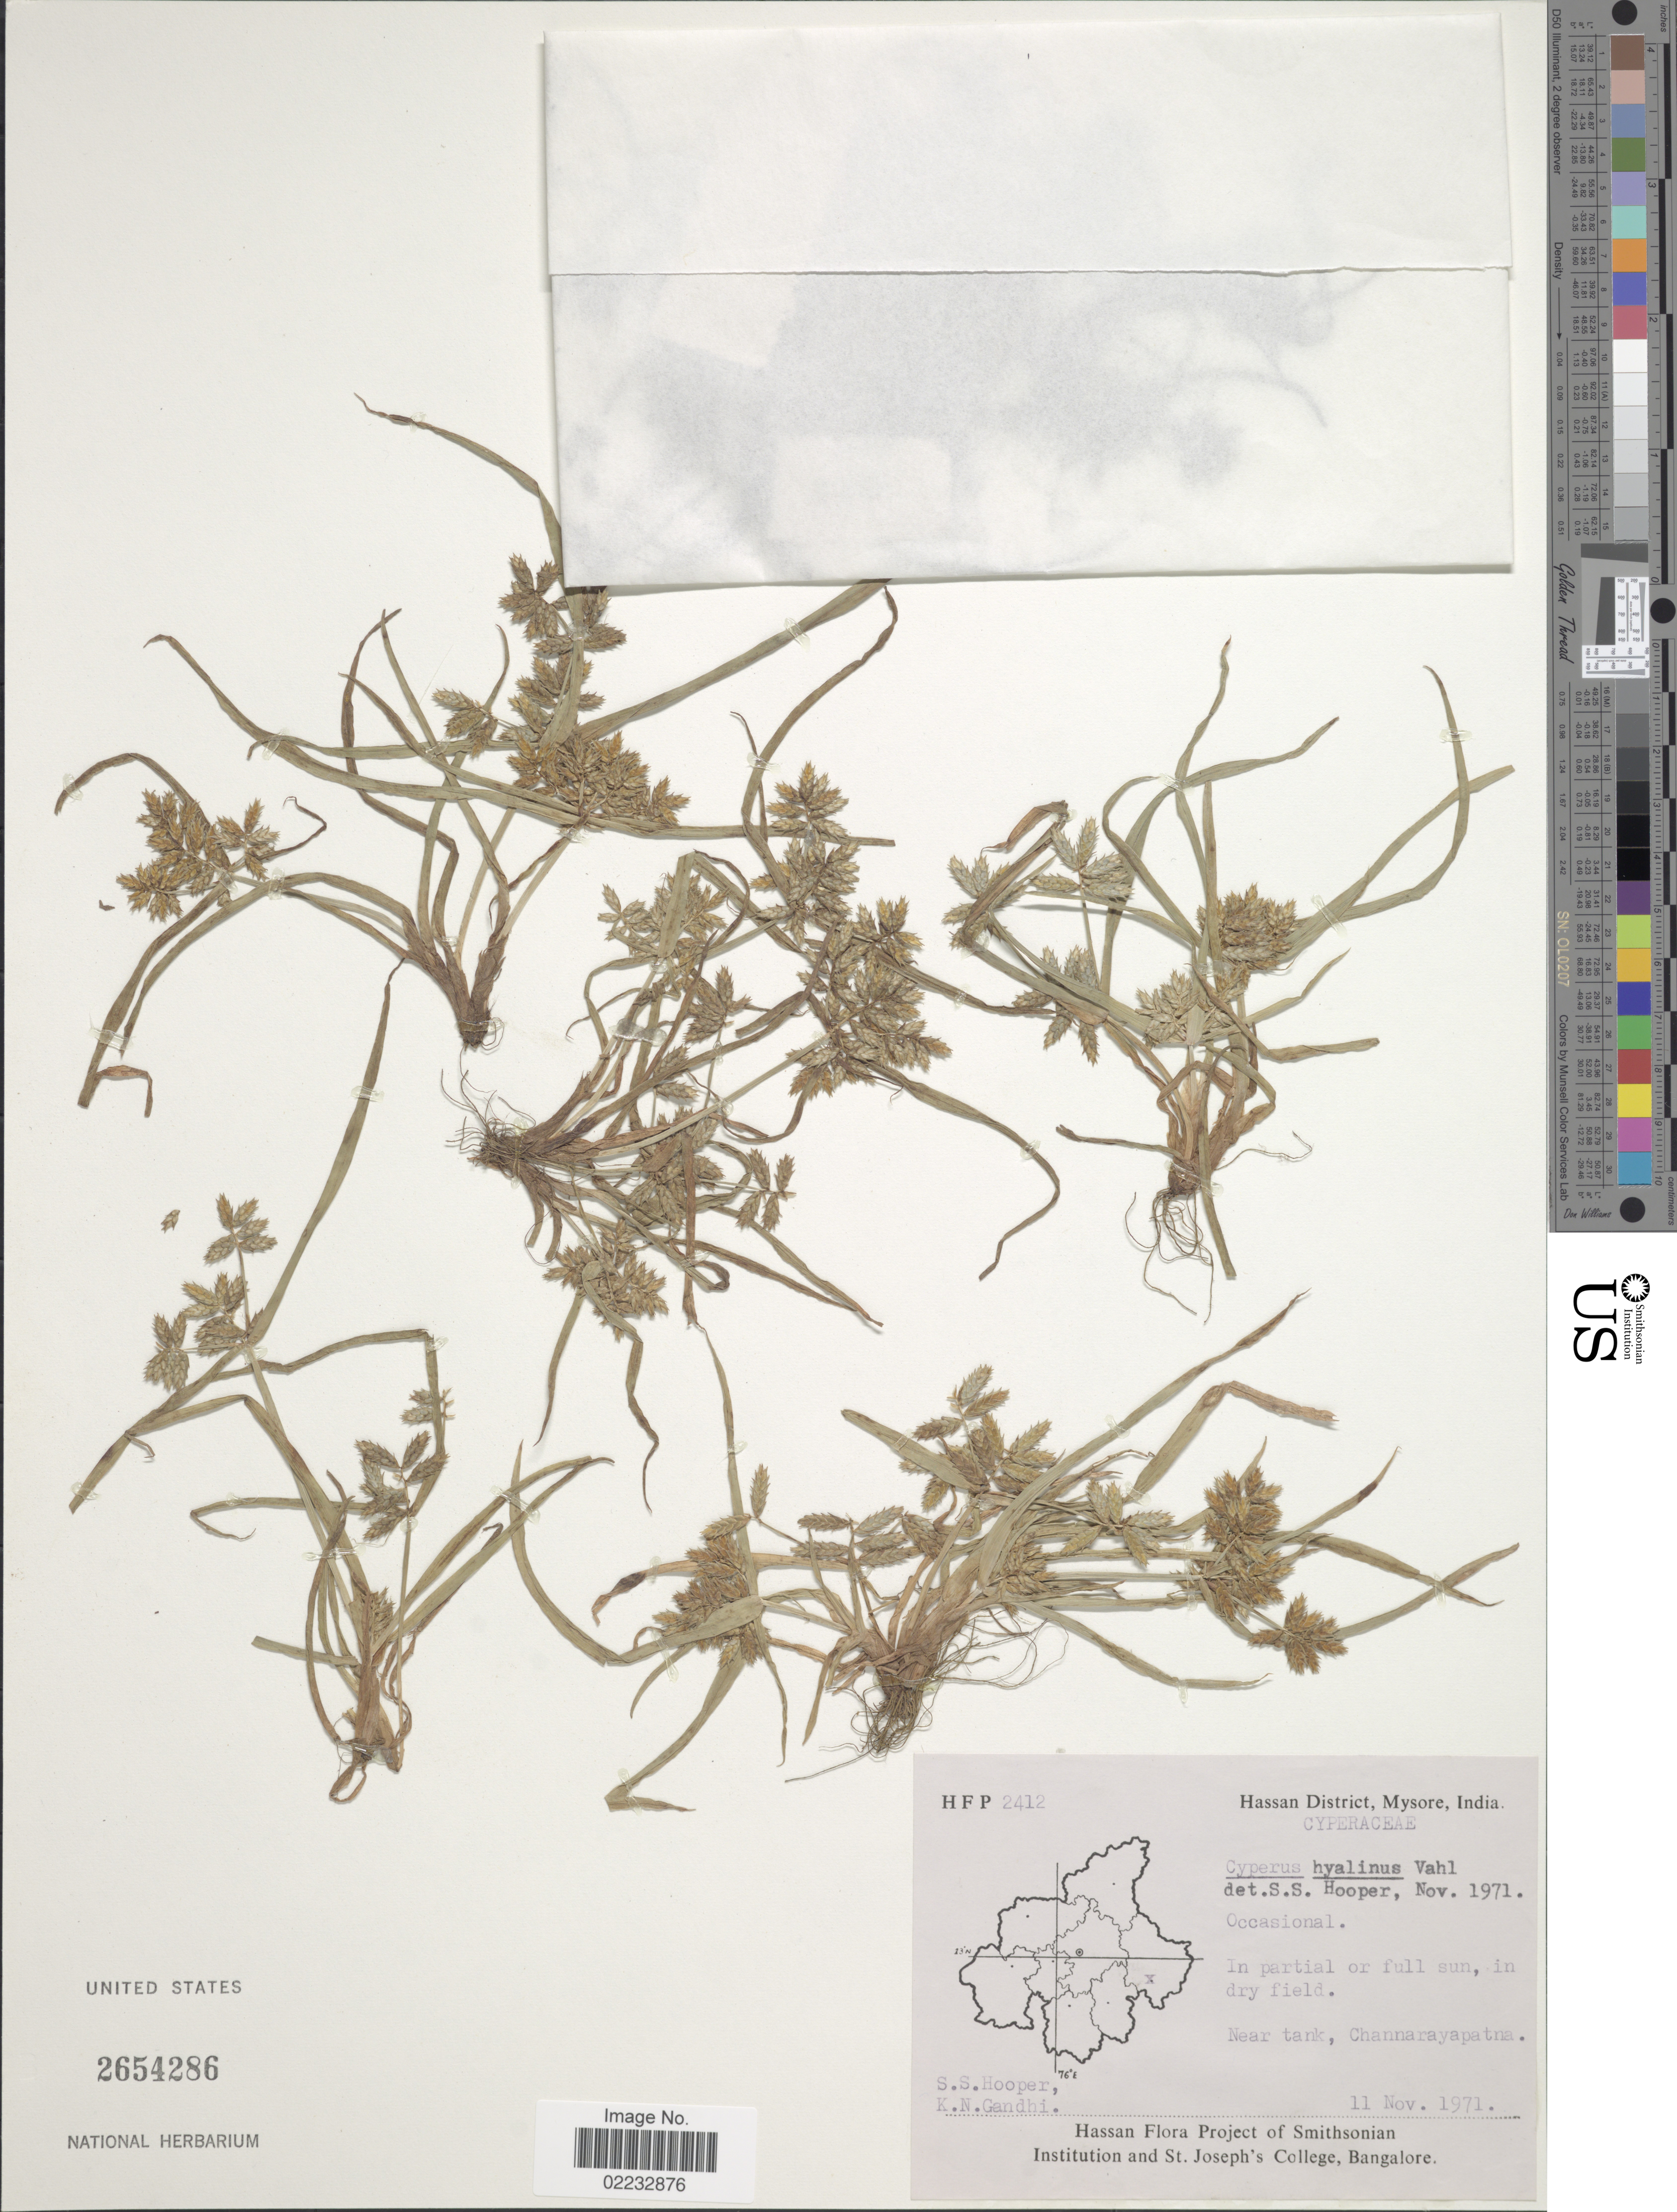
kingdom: Plantae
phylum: Tracheophyta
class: Liliopsida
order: Poales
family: Cyperaceae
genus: Cyperus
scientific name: Cyperus hyalinus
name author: Vahl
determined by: Strong, Mark T., (BOT), Smithsonian Institution - National Museum of Natural History (UNITED STATES)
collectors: S. S. Hooper & K. N. Gandhi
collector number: HFP 2412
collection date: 1971-11-11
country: India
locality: Hassan District, Mysore, near tank, Channarayapatra.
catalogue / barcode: US 2654286